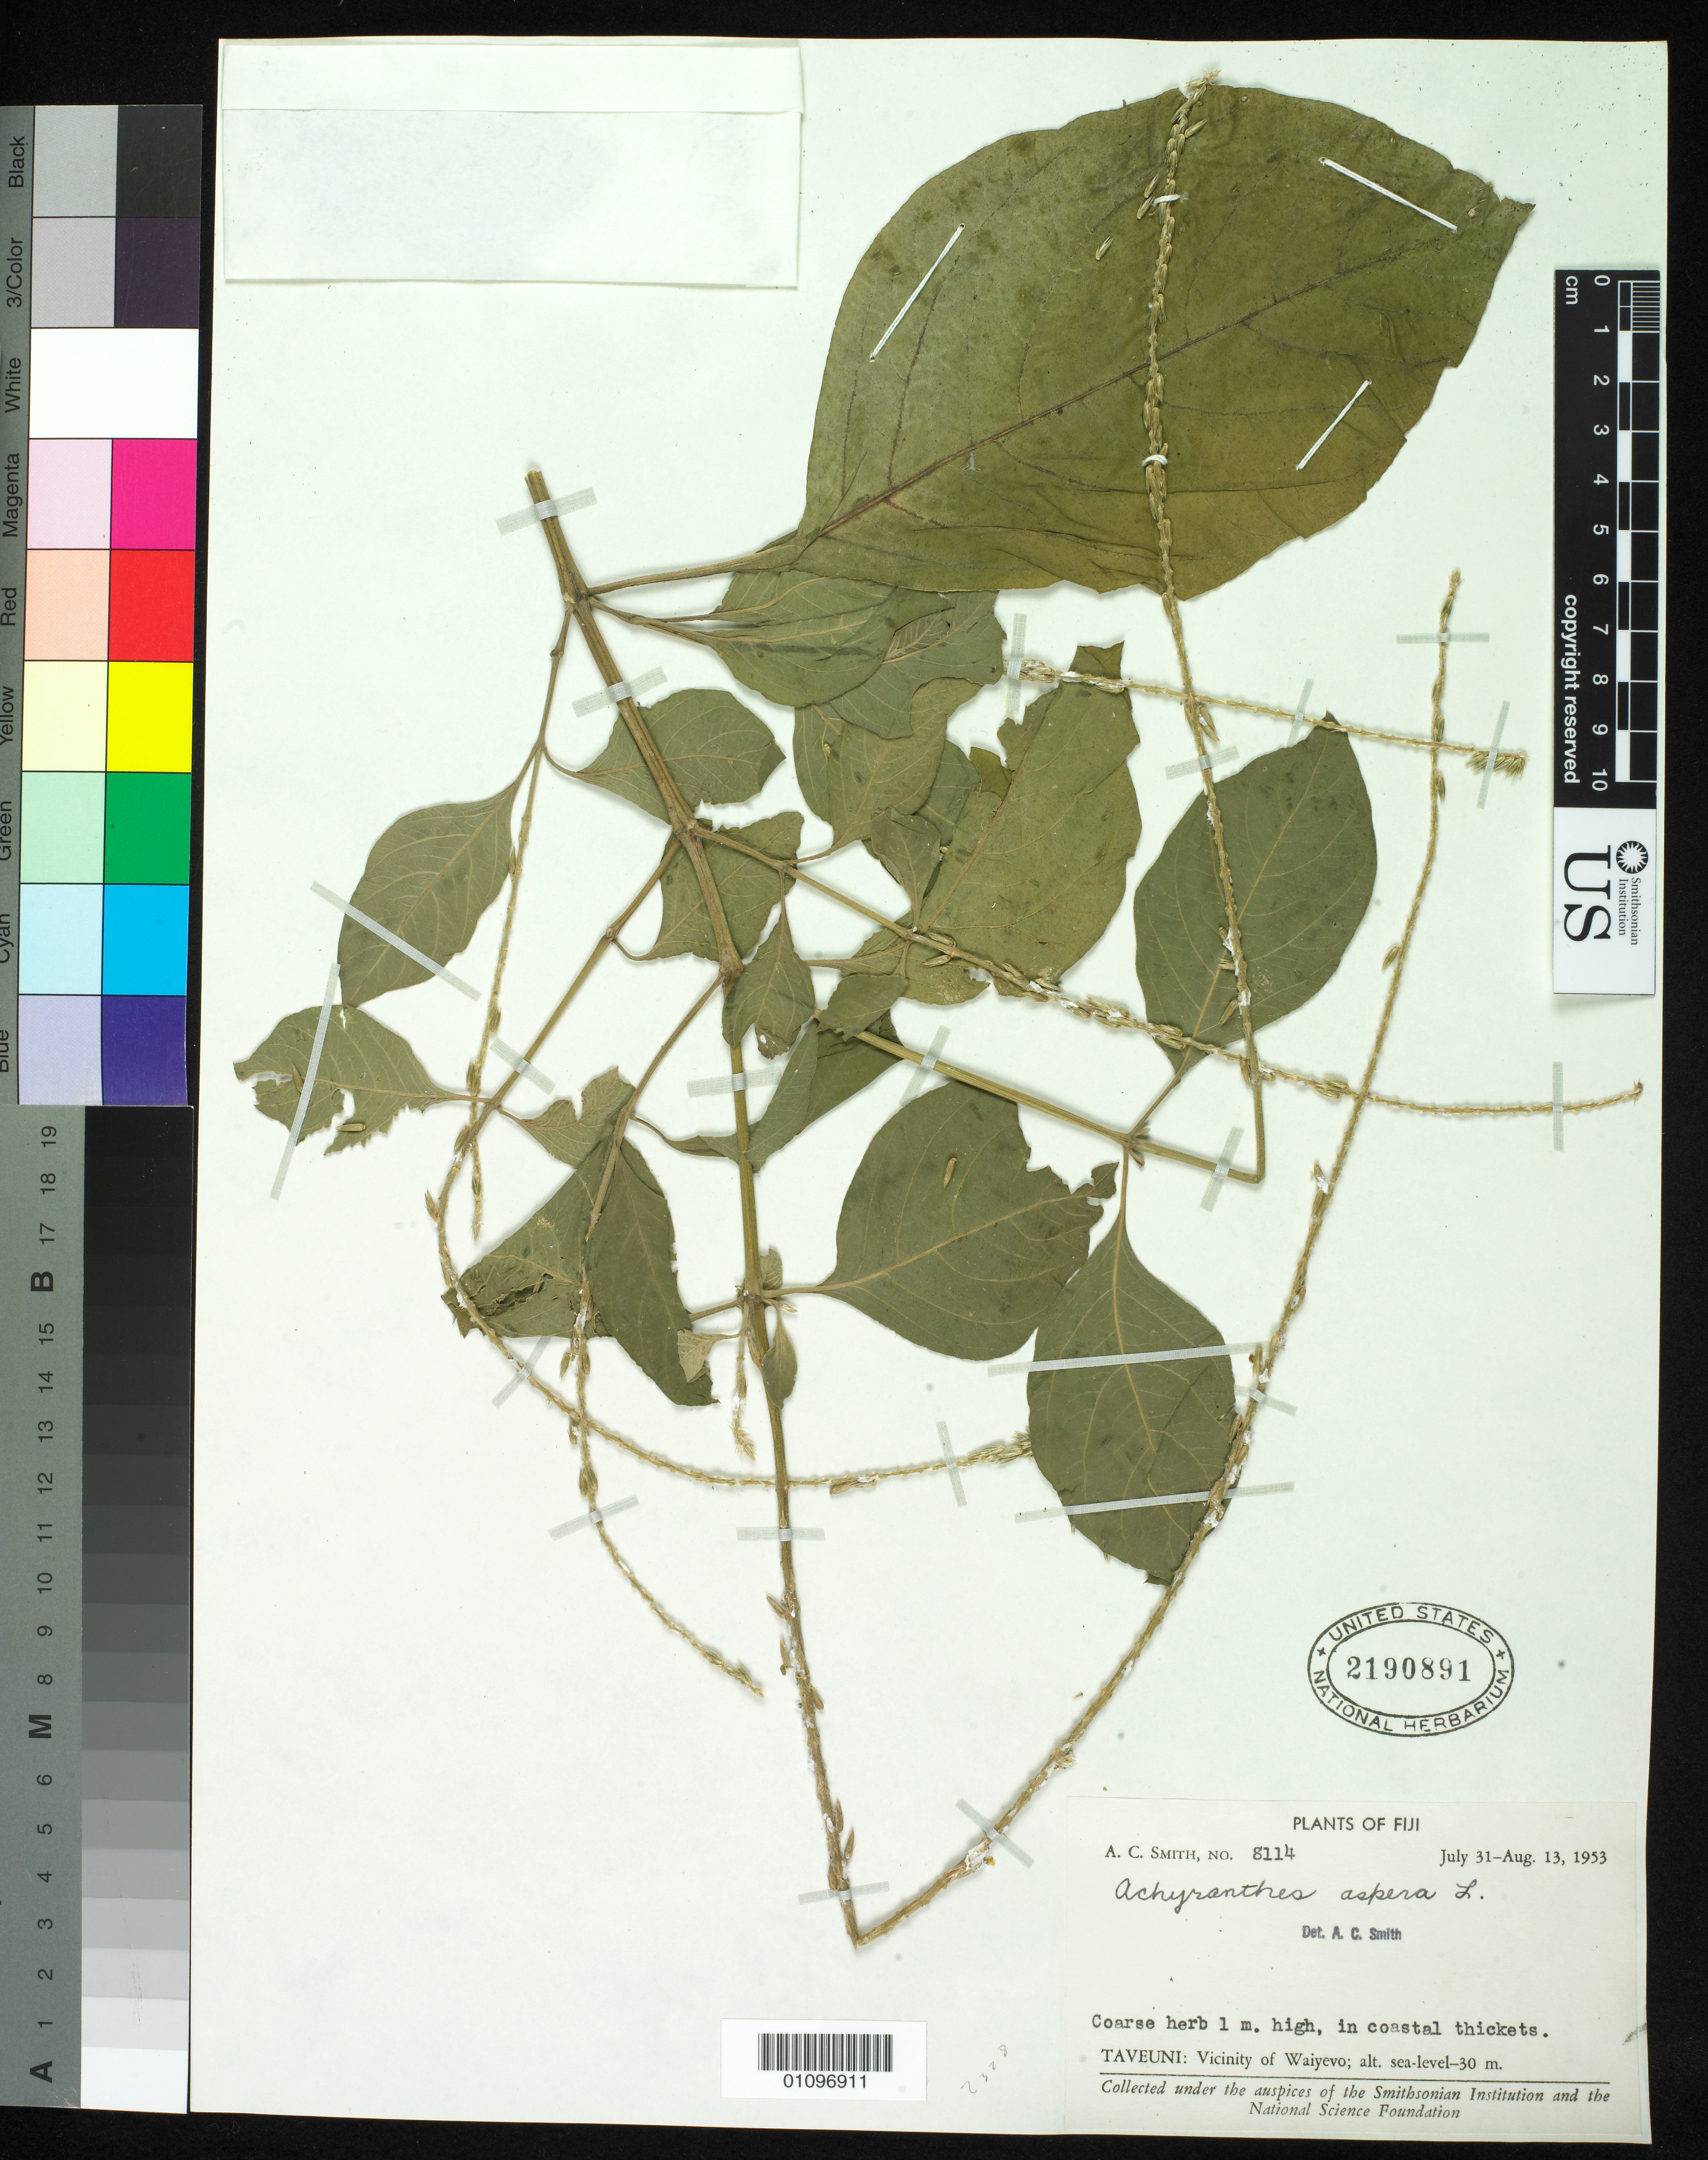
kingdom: Plantae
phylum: Tracheophyta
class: Magnoliopsida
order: Caryophyllales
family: Amaranthaceae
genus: Achyranthes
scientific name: Achyranthes aspera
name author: L.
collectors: A. C. Smith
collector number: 8114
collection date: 1953-07-31/1953-08-13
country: Fiji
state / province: Northern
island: Taveuni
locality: Vicinity of Waiyevo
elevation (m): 0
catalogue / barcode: US 2190891